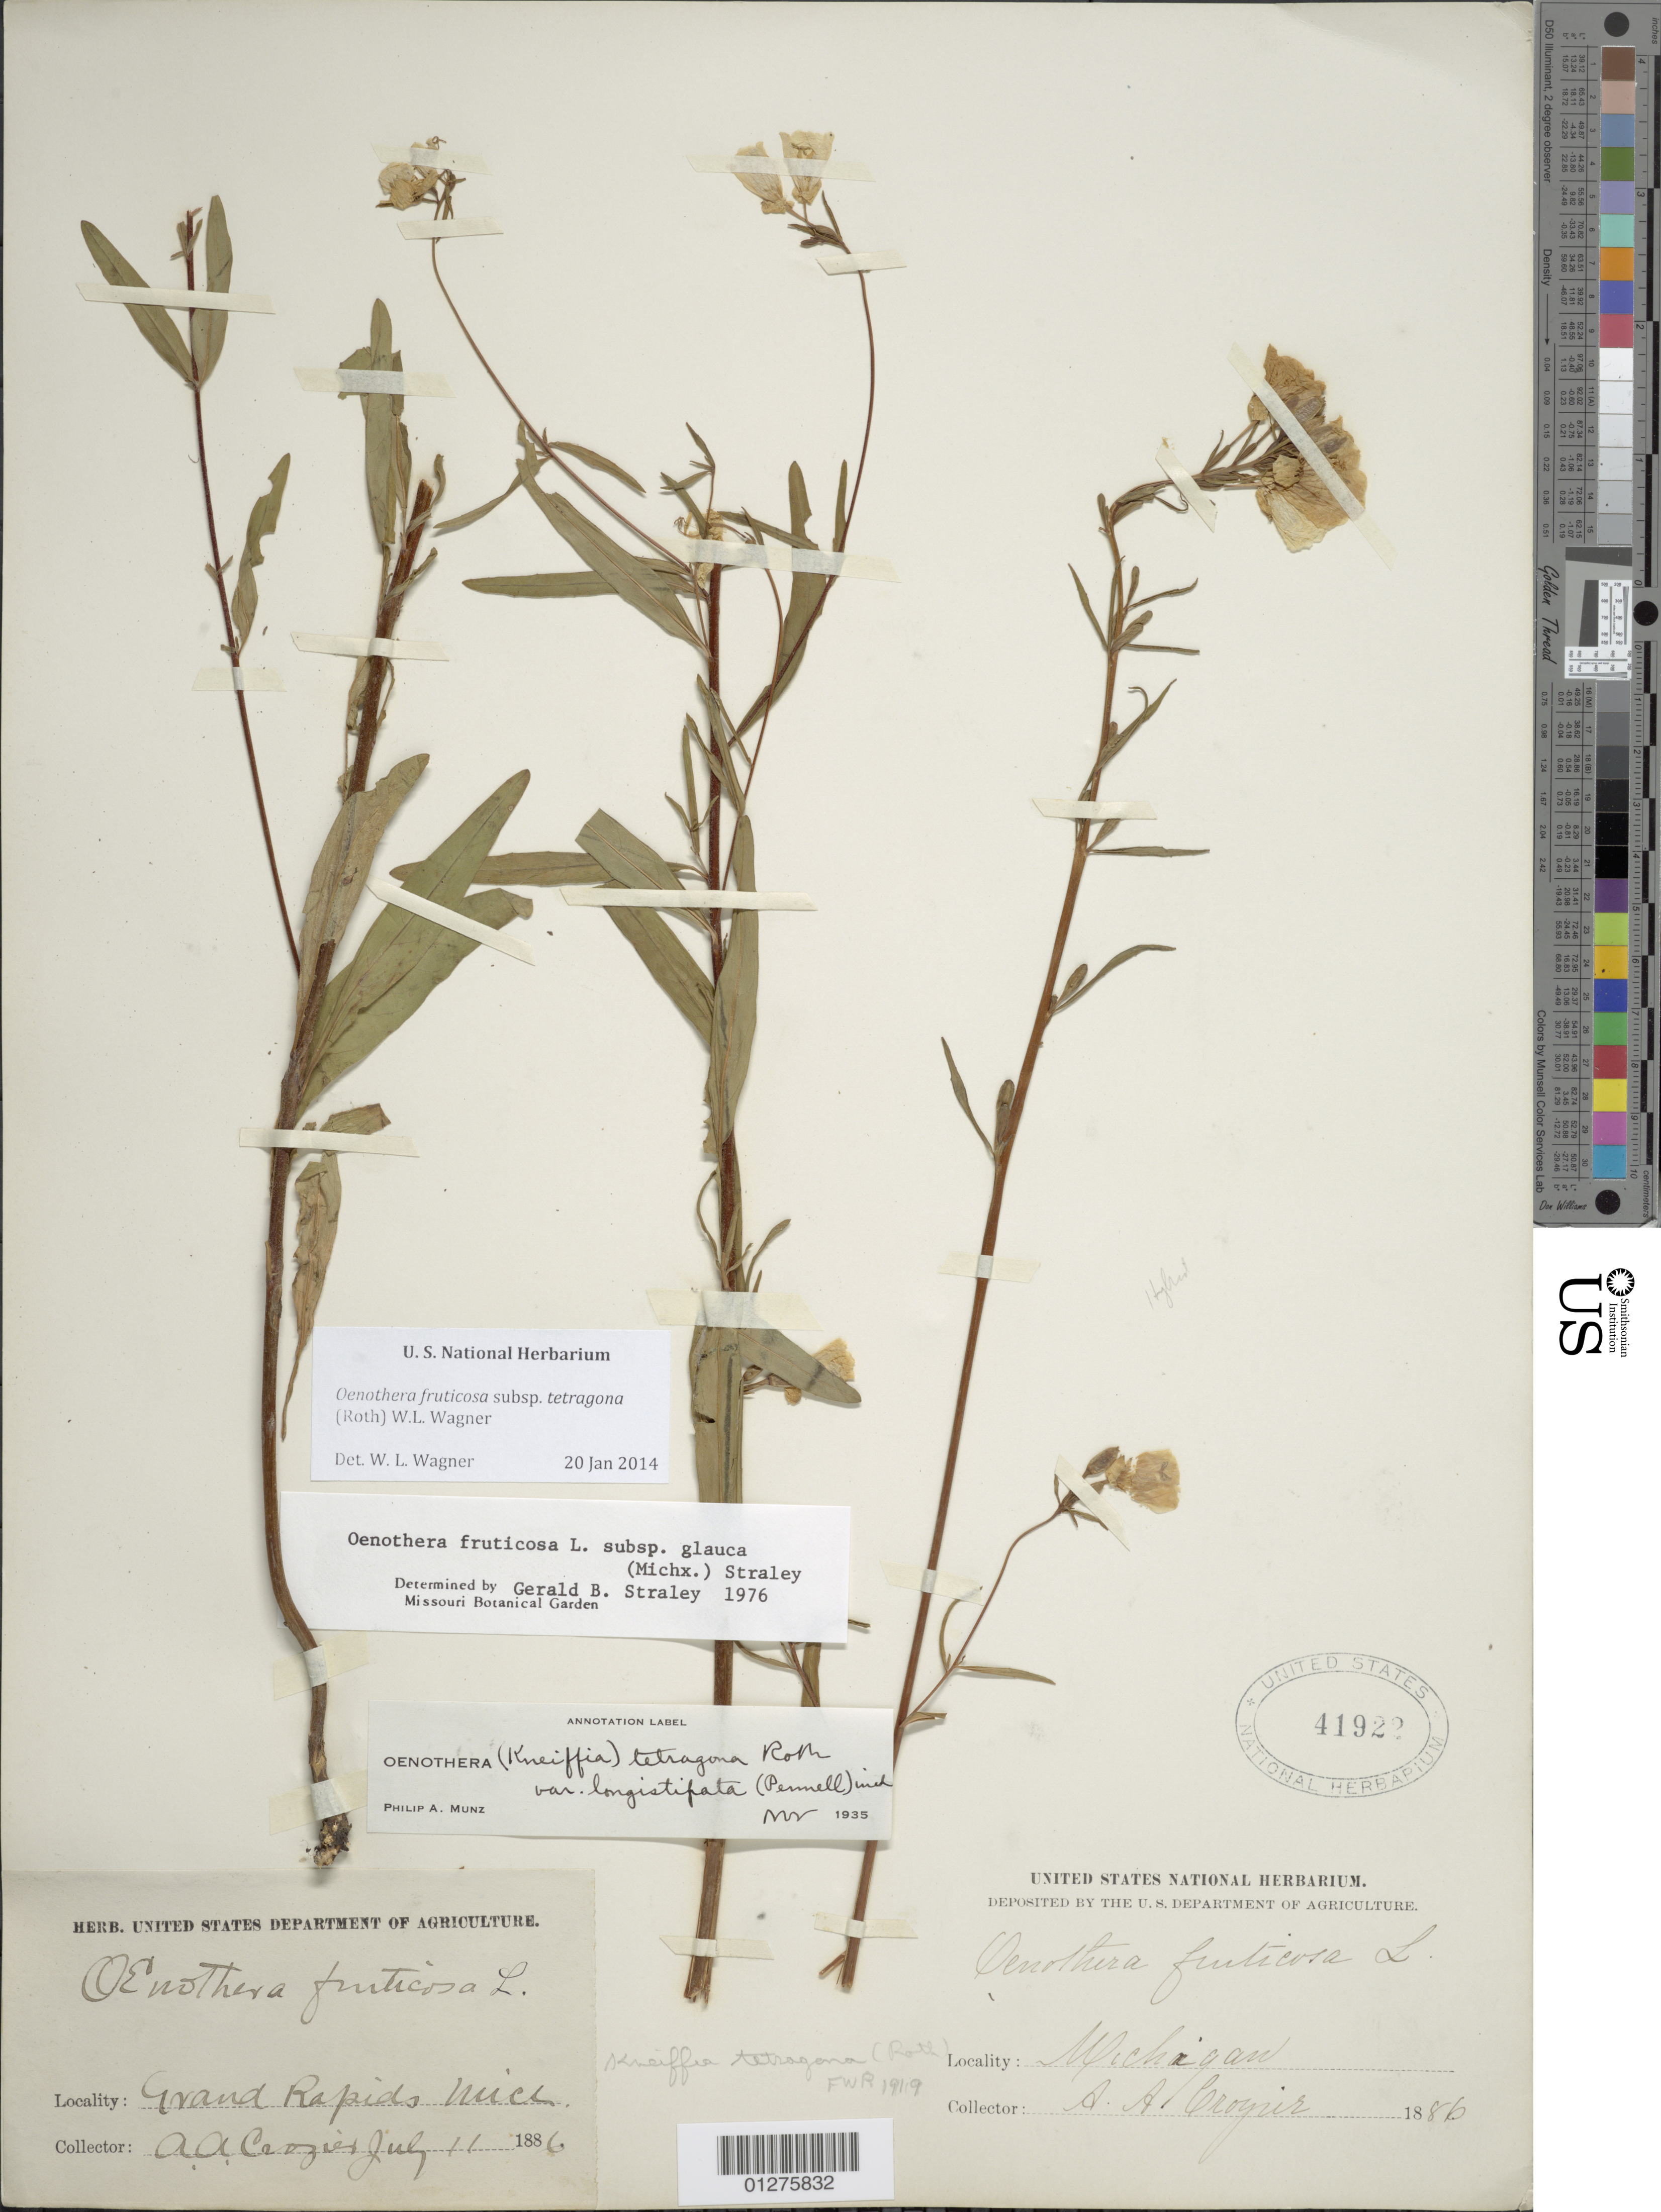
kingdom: Plantae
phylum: Tracheophyta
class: Magnoliopsida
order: Myrtales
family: Onagraceae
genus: Oenothera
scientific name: Oenothera fruticosa subsp. tetragona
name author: (Roth) W.L. Wagner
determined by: Wagner, W. L., (BOT), Smithsonian Institution - National Museum of Natural History (UNITED STATES)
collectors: A. Crozier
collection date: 1886-07-11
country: United States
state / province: Michigan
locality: Grand Rapids.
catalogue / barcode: US 41922